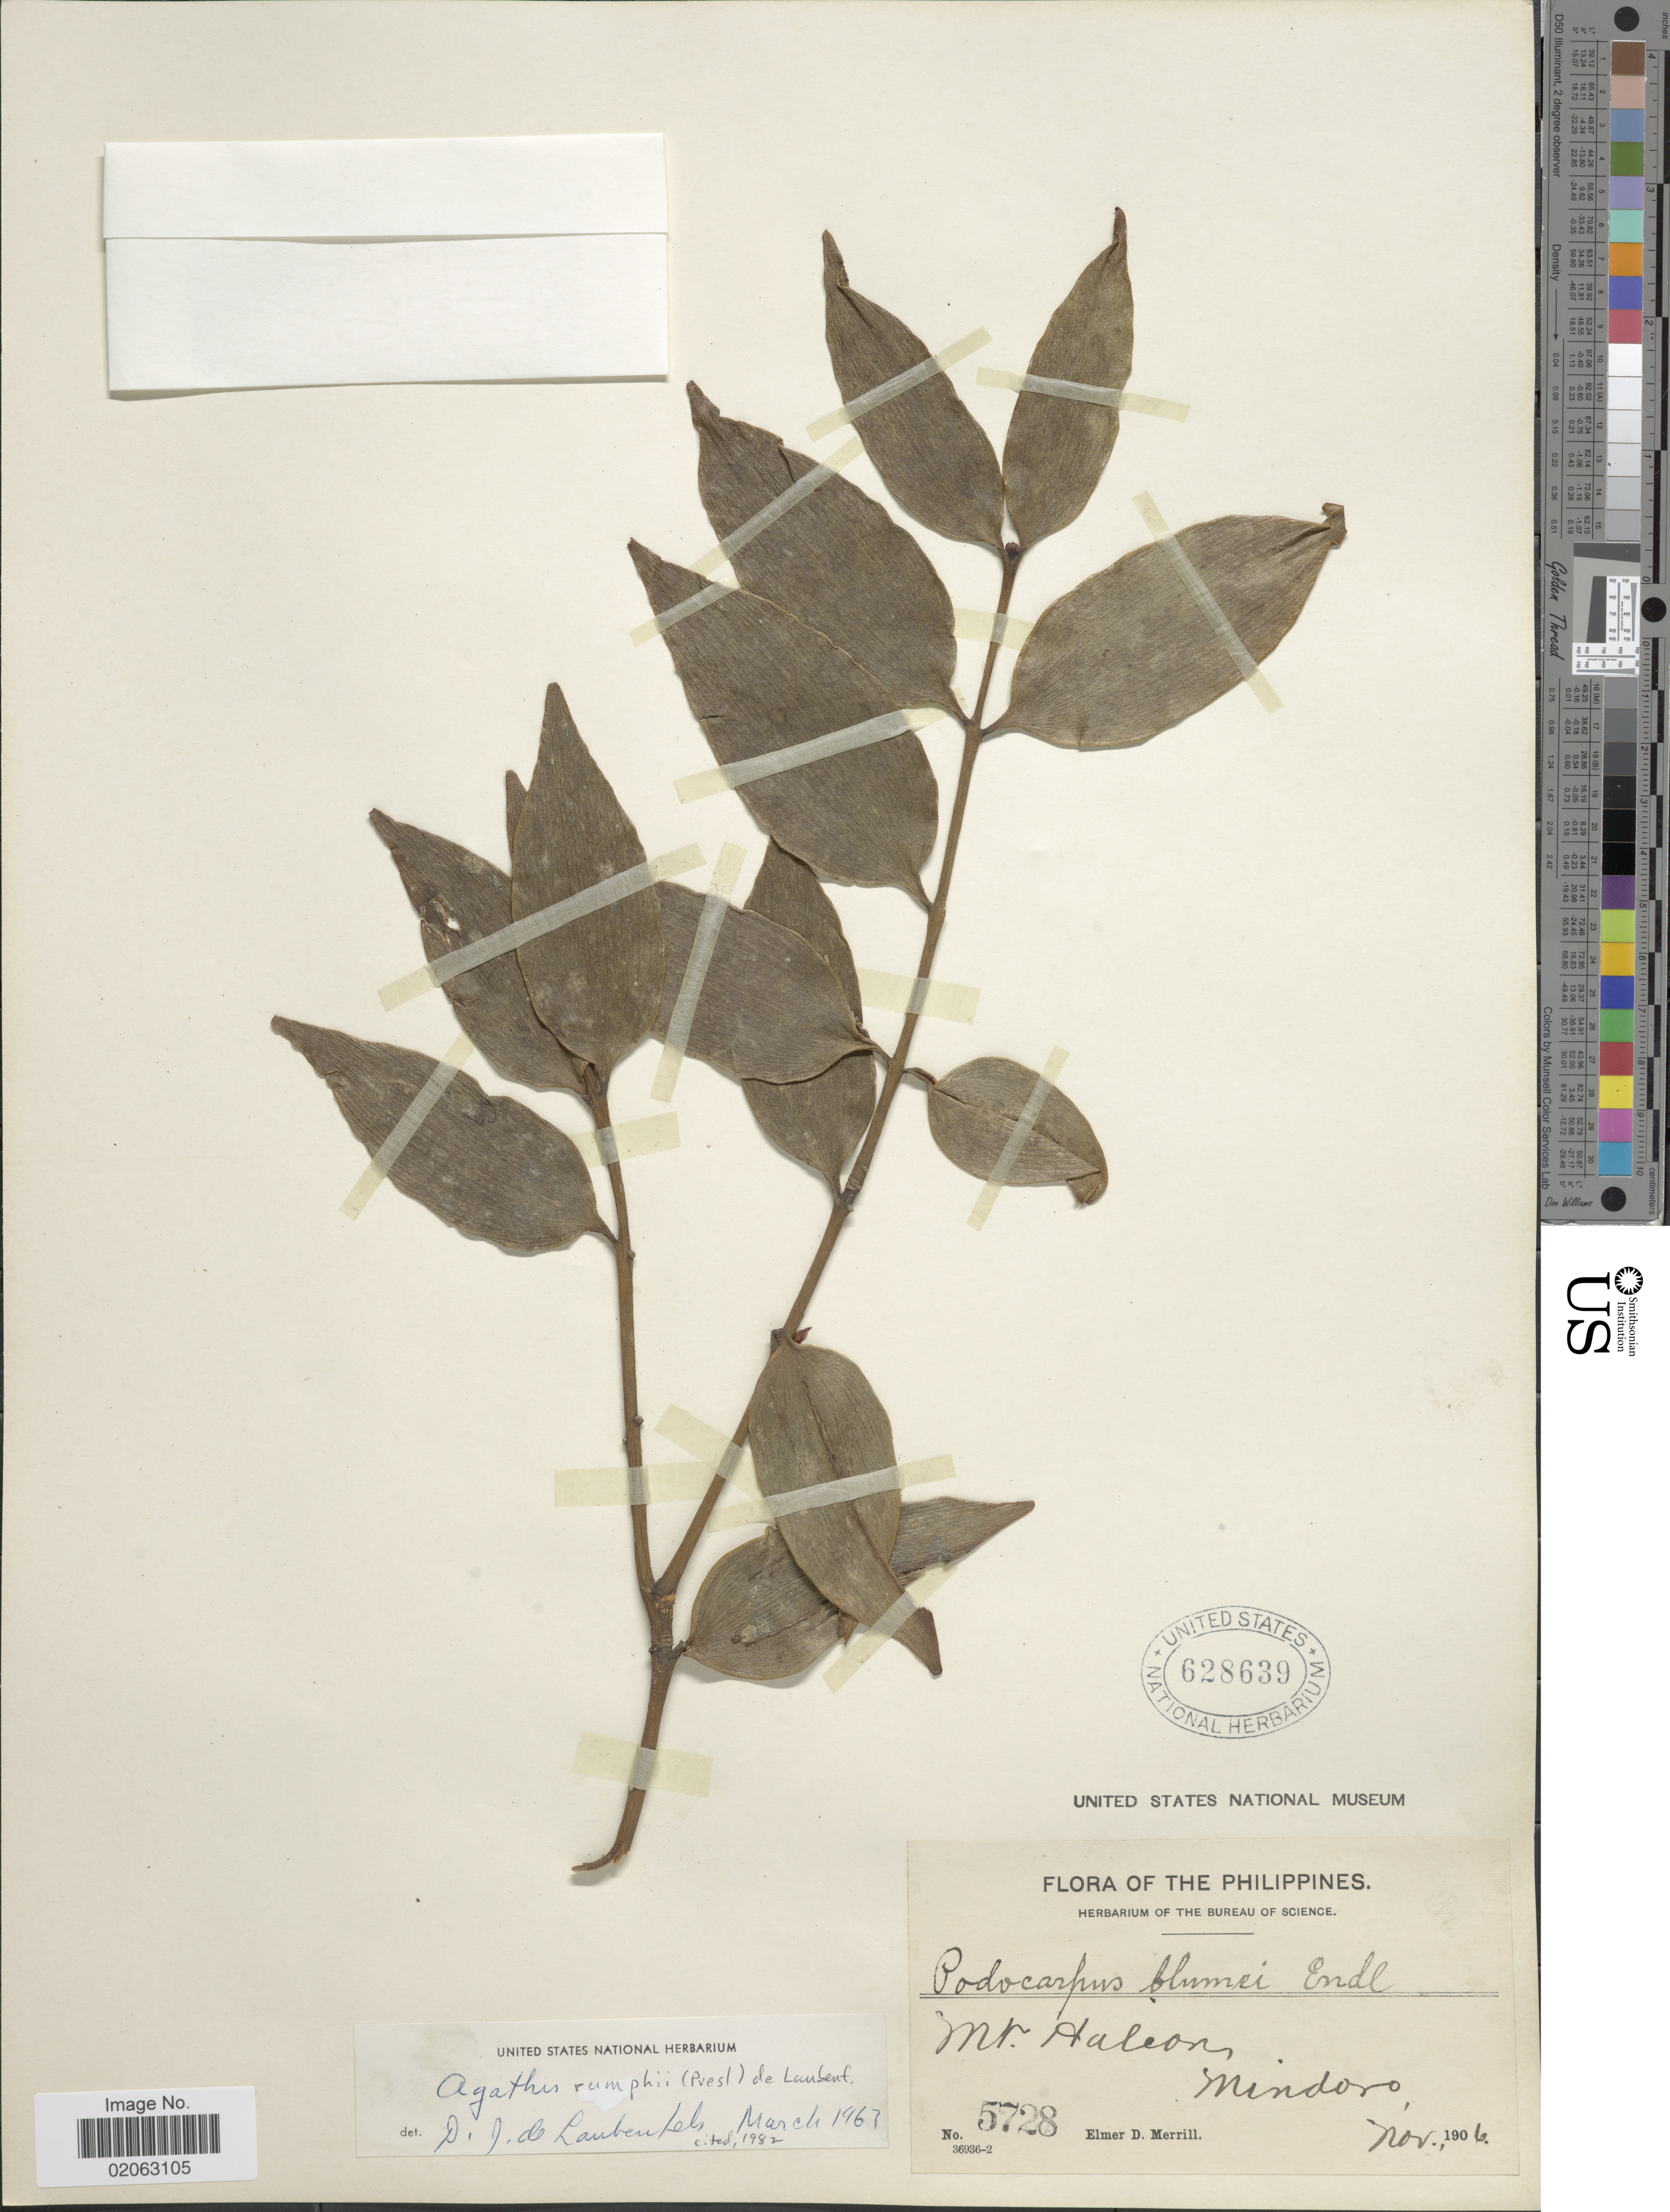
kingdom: Plantae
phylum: Tracheophyta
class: Pinopsida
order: Pinales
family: Araucariaceae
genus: Agathis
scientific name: Agathis rumphii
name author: (C. Presl)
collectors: E. D. Merrill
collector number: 5728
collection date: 1906-11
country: Philippines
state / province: Mimaropa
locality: Mindoro, Mt. Halcon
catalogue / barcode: US 628639